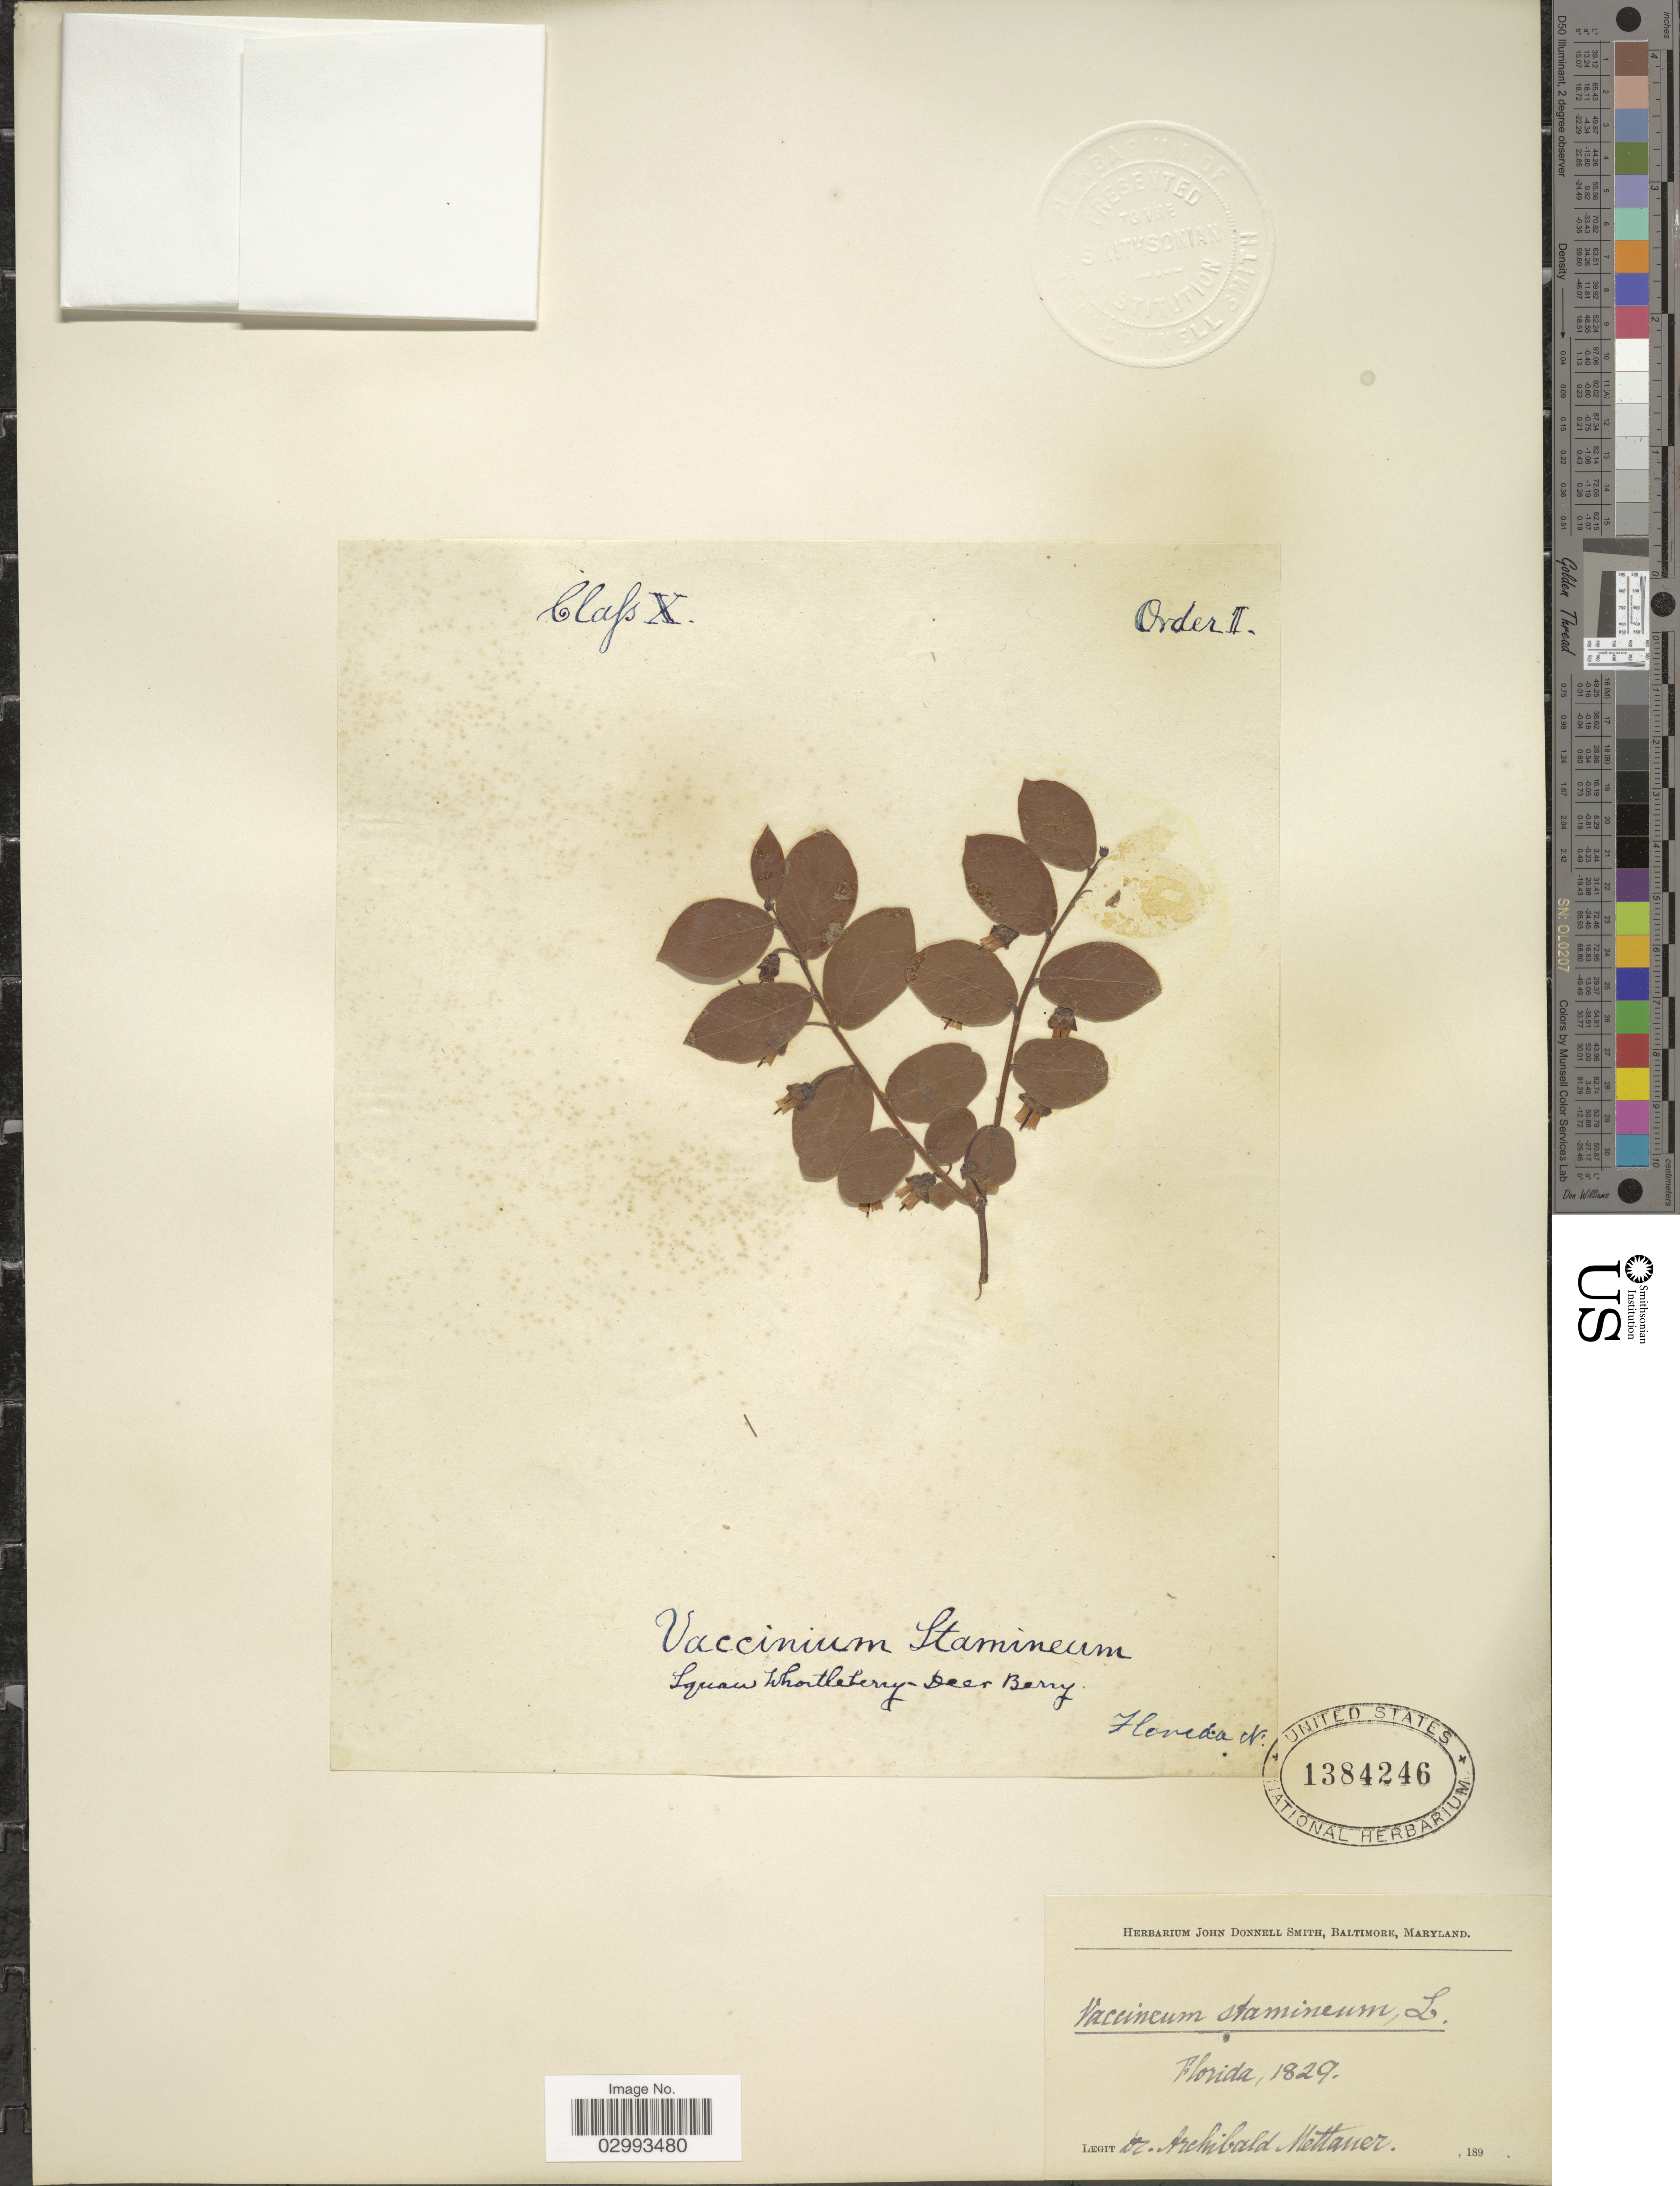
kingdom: Plantae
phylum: Tracheophyta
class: Magnoliopsida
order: Ericales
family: Ericaceae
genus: Polycodium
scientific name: Polycodium stamineum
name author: (L.) Greene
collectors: A. Mettauer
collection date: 1829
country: United States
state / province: Florida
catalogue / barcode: US 1384246